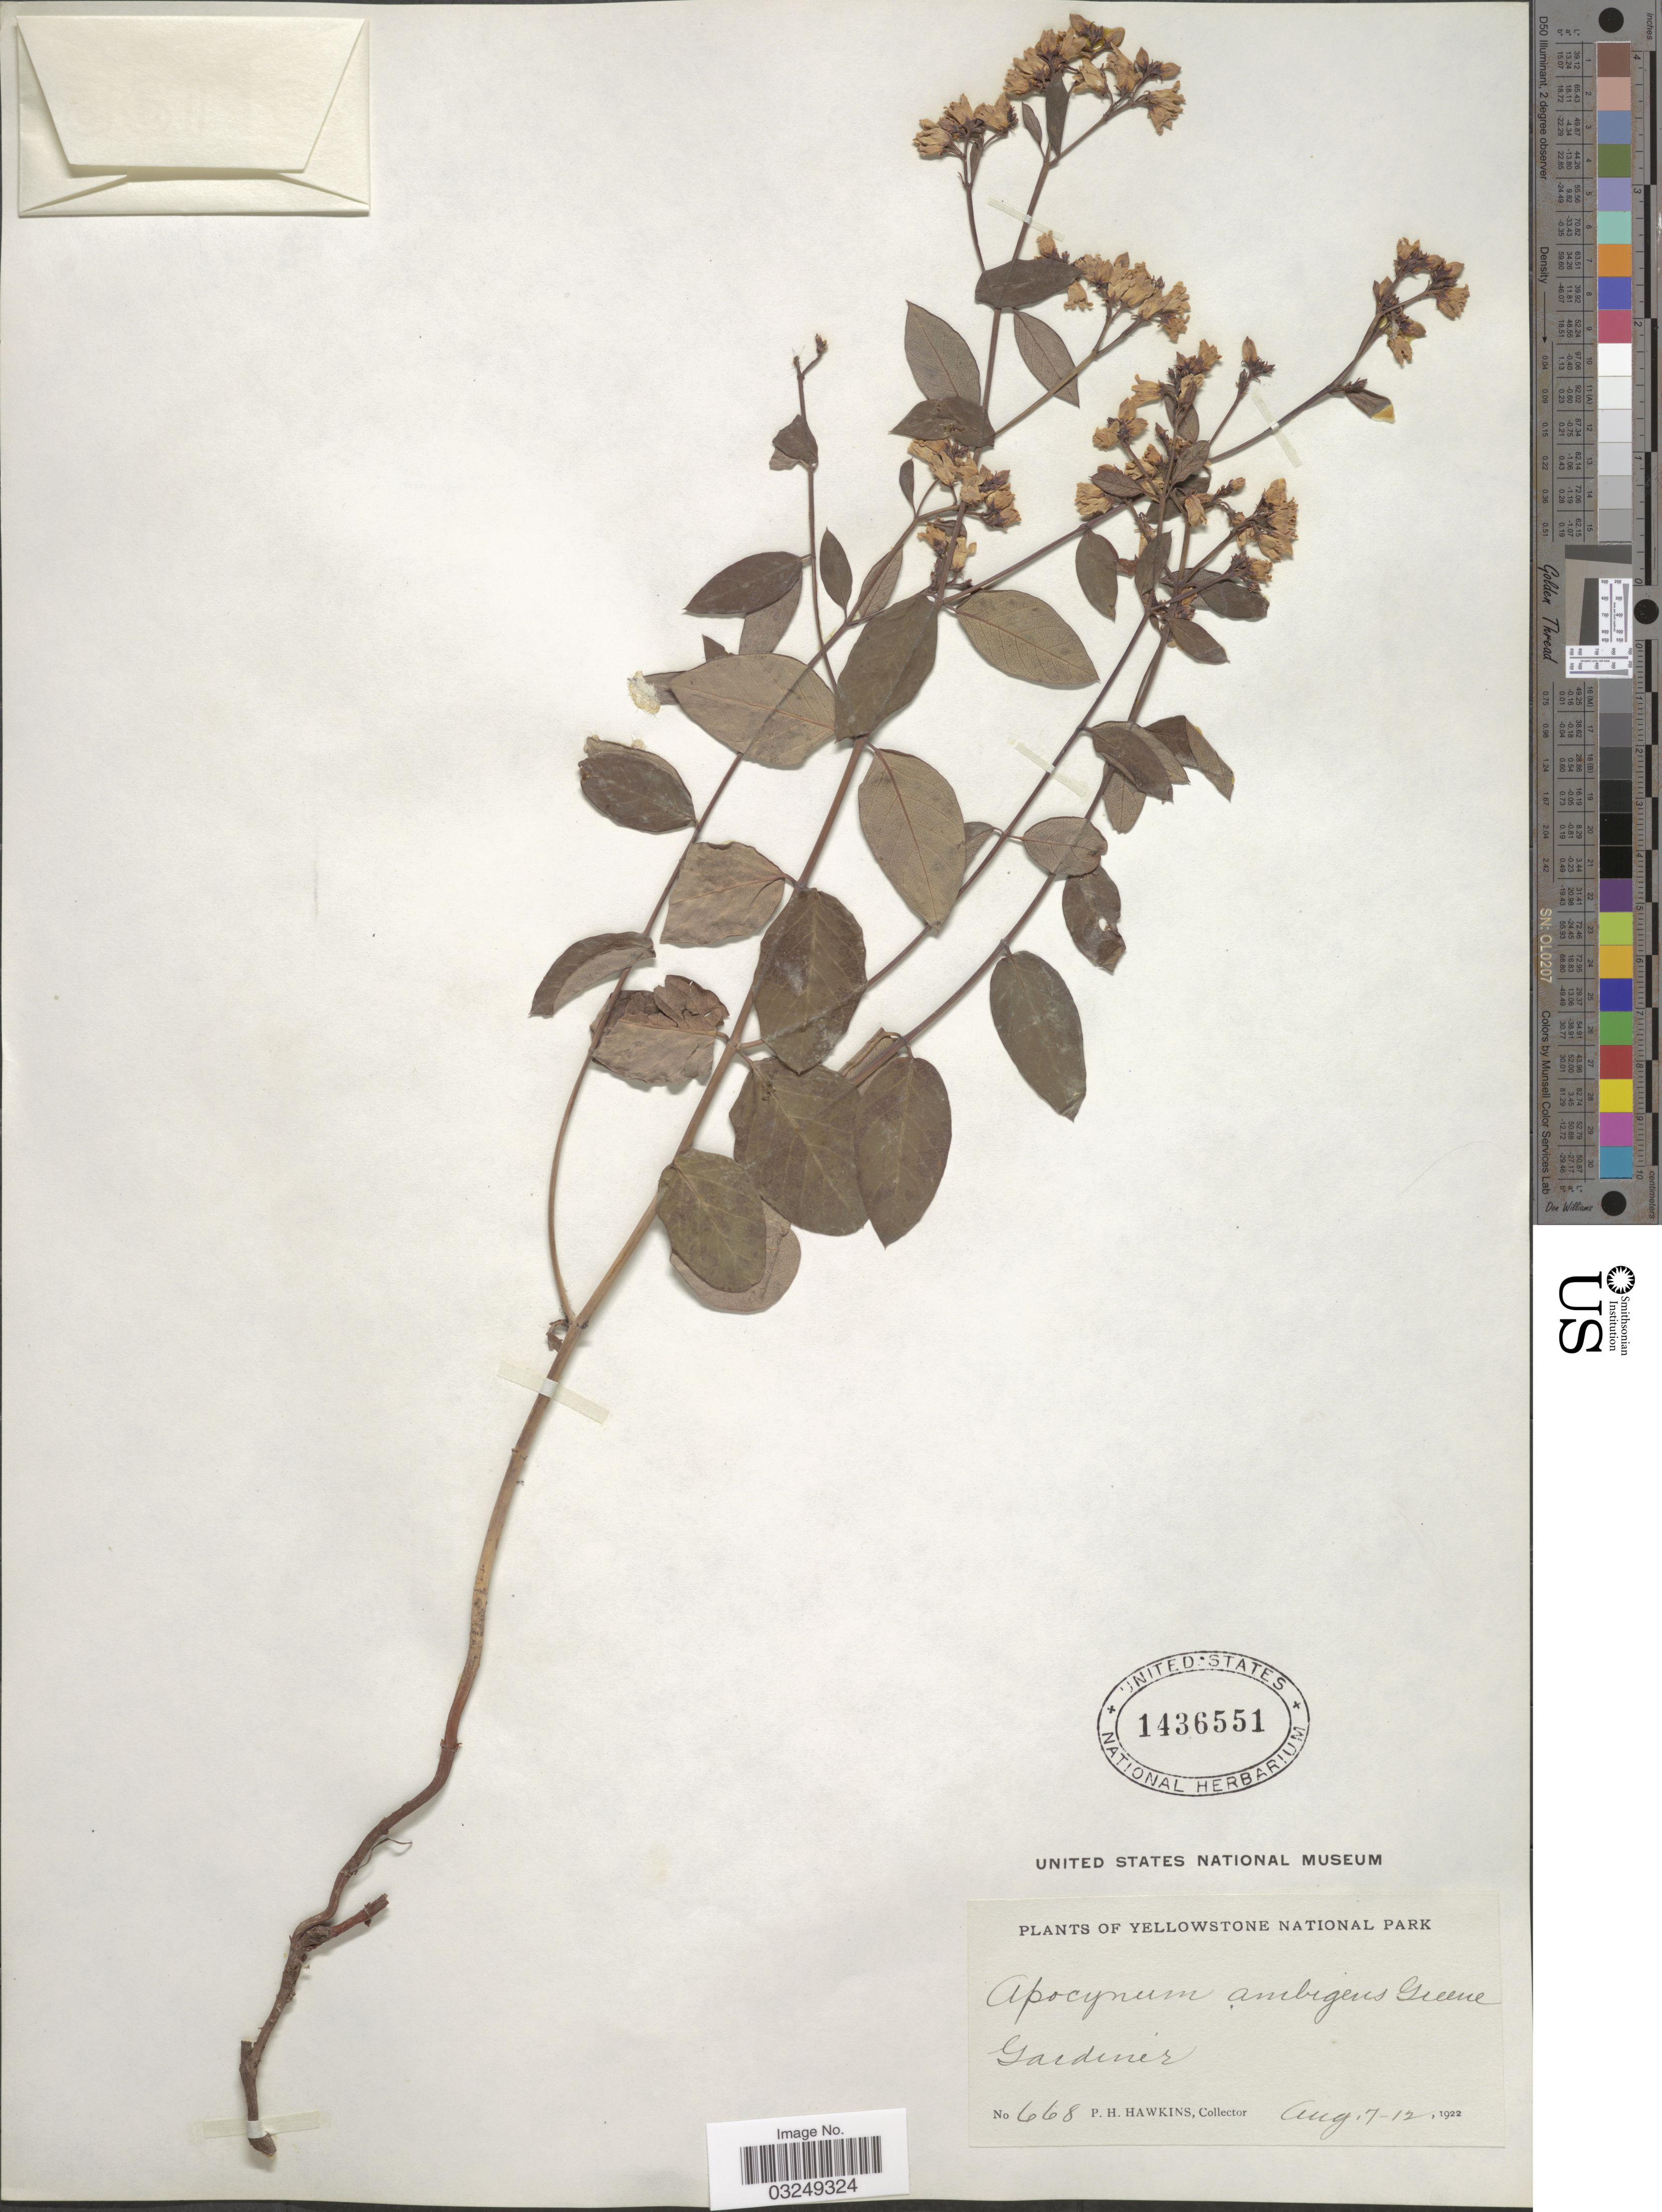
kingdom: Plantae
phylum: Tracheophyta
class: Magnoliopsida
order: Gentianales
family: Apocynaceae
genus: Apocynum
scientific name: Apocynum ambigens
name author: S.W. Greene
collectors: P. Hawkins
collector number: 668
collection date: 1922-08-07/1922-08-12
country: United States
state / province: Montana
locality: Yellowstone National Park. Gardener.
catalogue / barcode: US 1436551